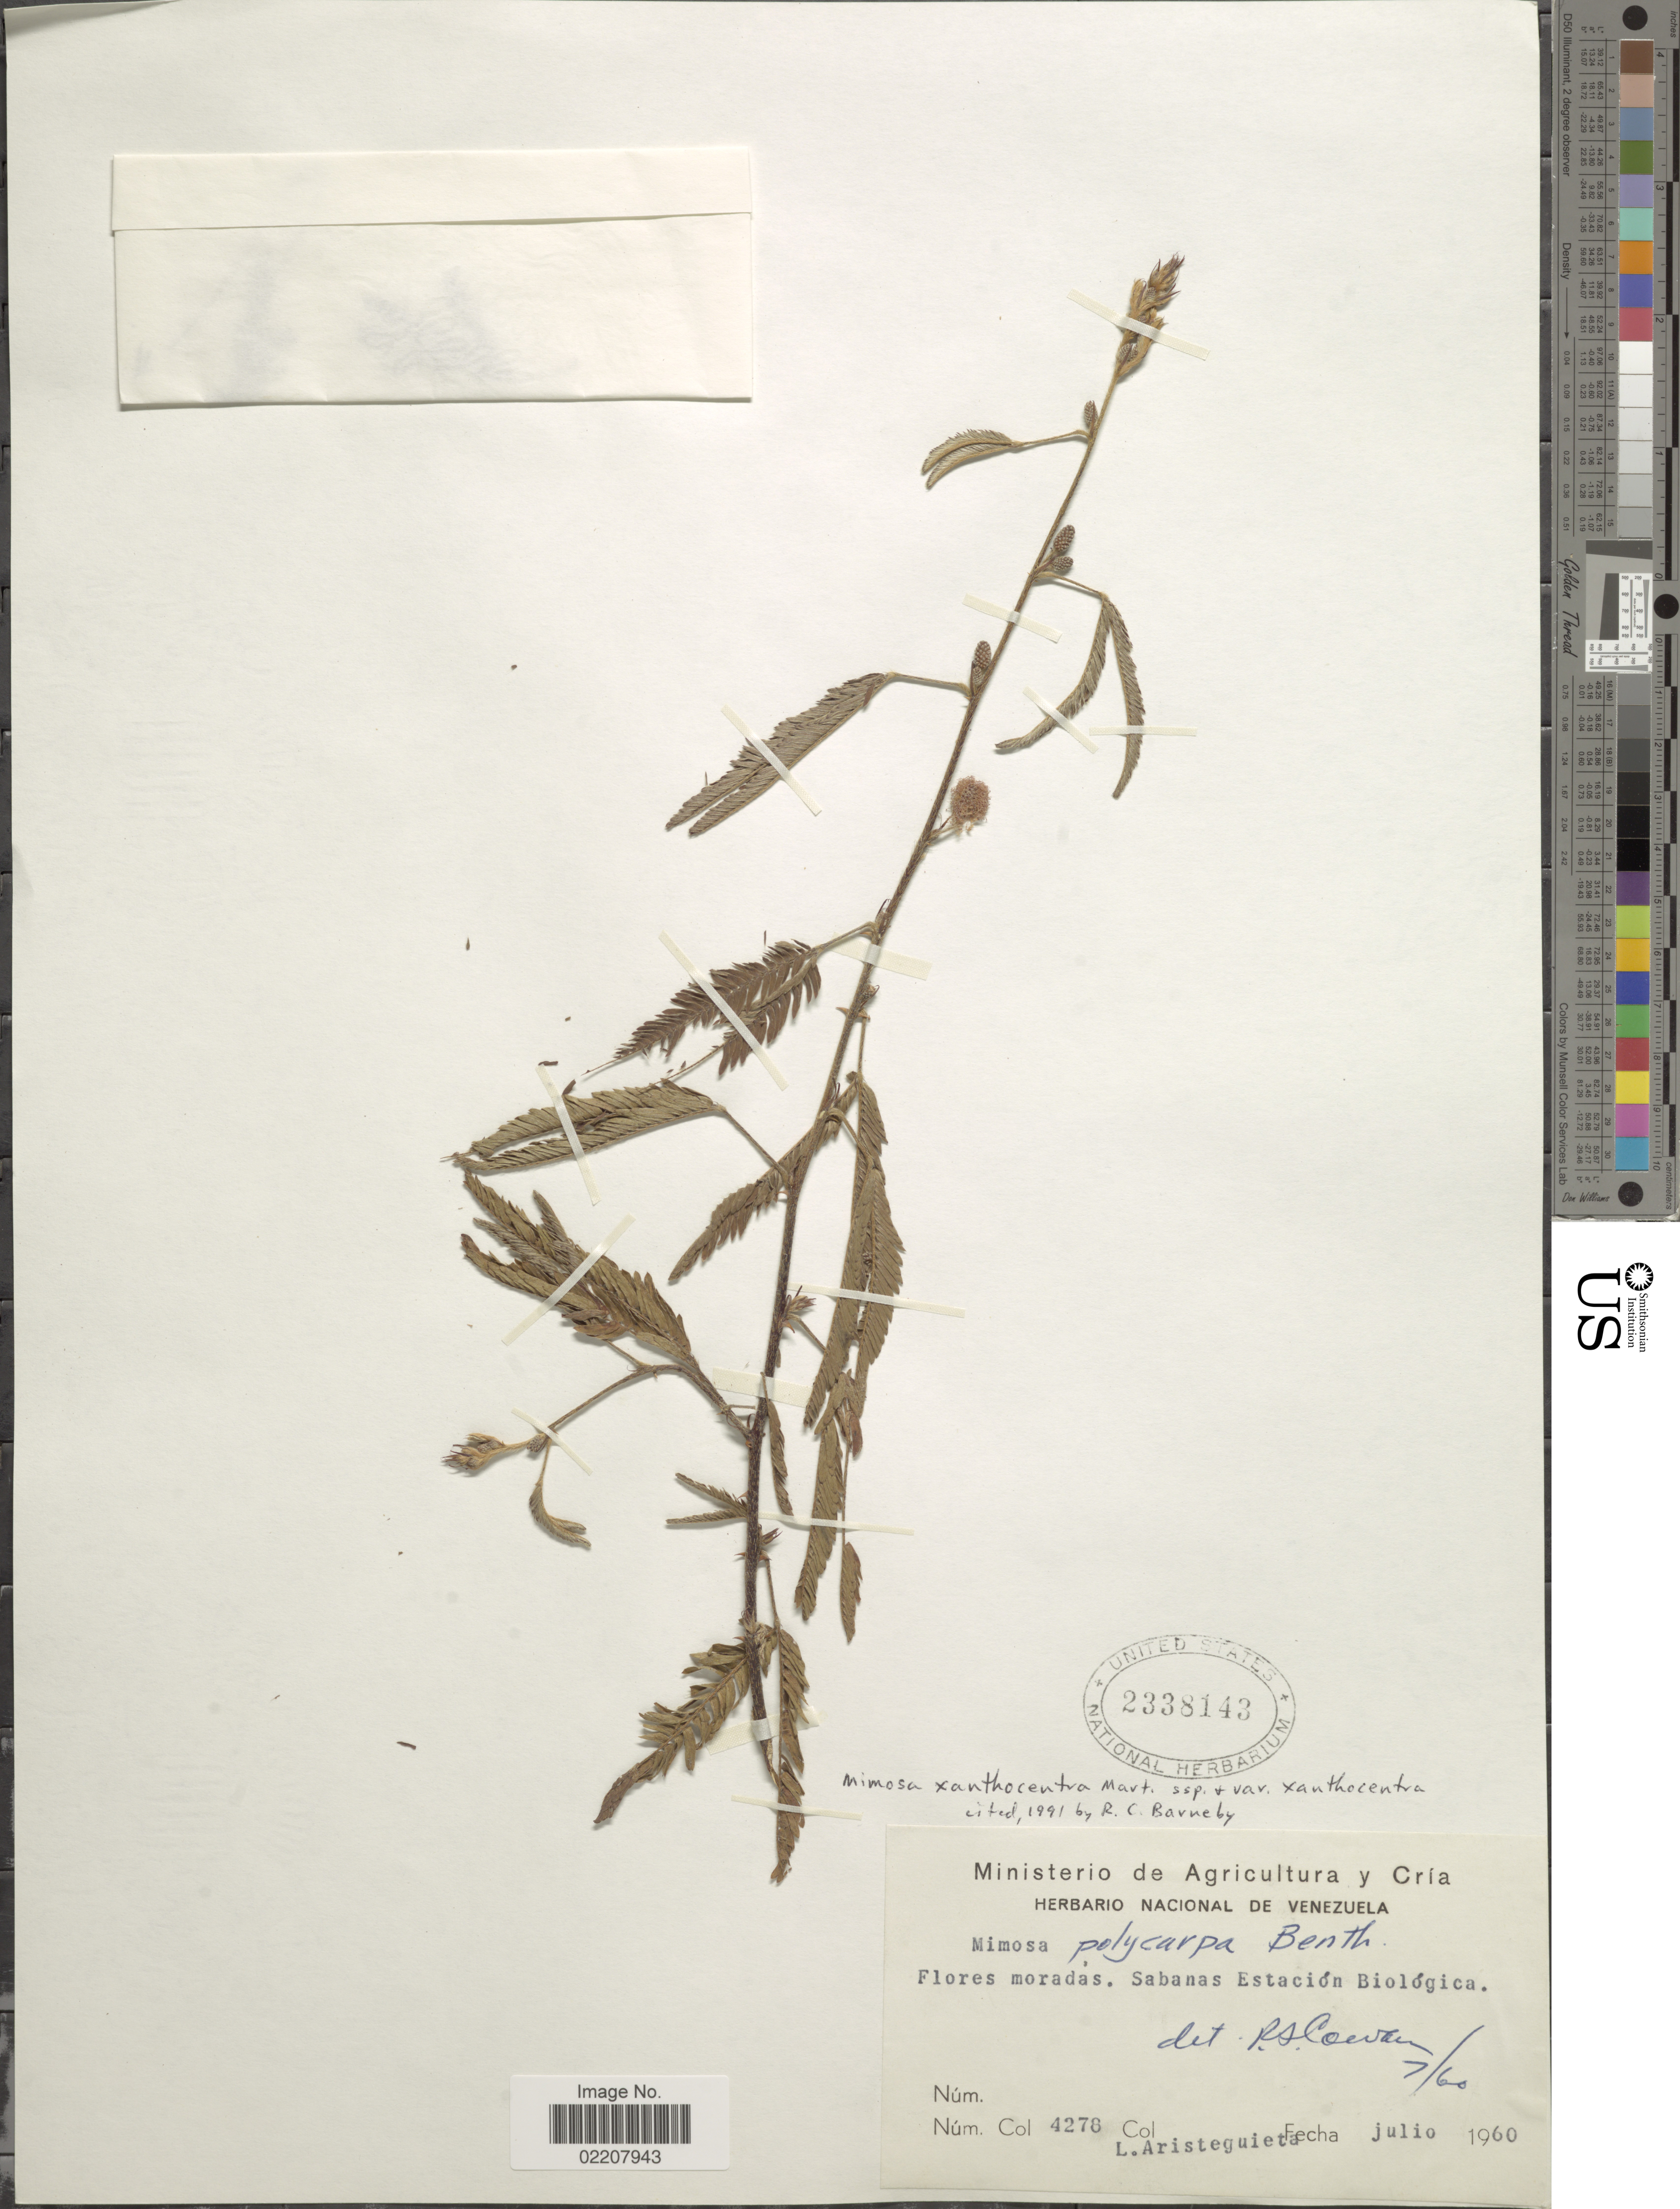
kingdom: Plantae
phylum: Tracheophyta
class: Magnoliopsida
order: Fabales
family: Fabaceae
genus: Mimosa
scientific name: Mimosa xanthocentra subsp. xanthocentra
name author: Mart.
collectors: L. Aristeguieta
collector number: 4278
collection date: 1960-07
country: Venezuela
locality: Flores moradas, Sabanas Estacion Biologica.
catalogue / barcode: US 2338143